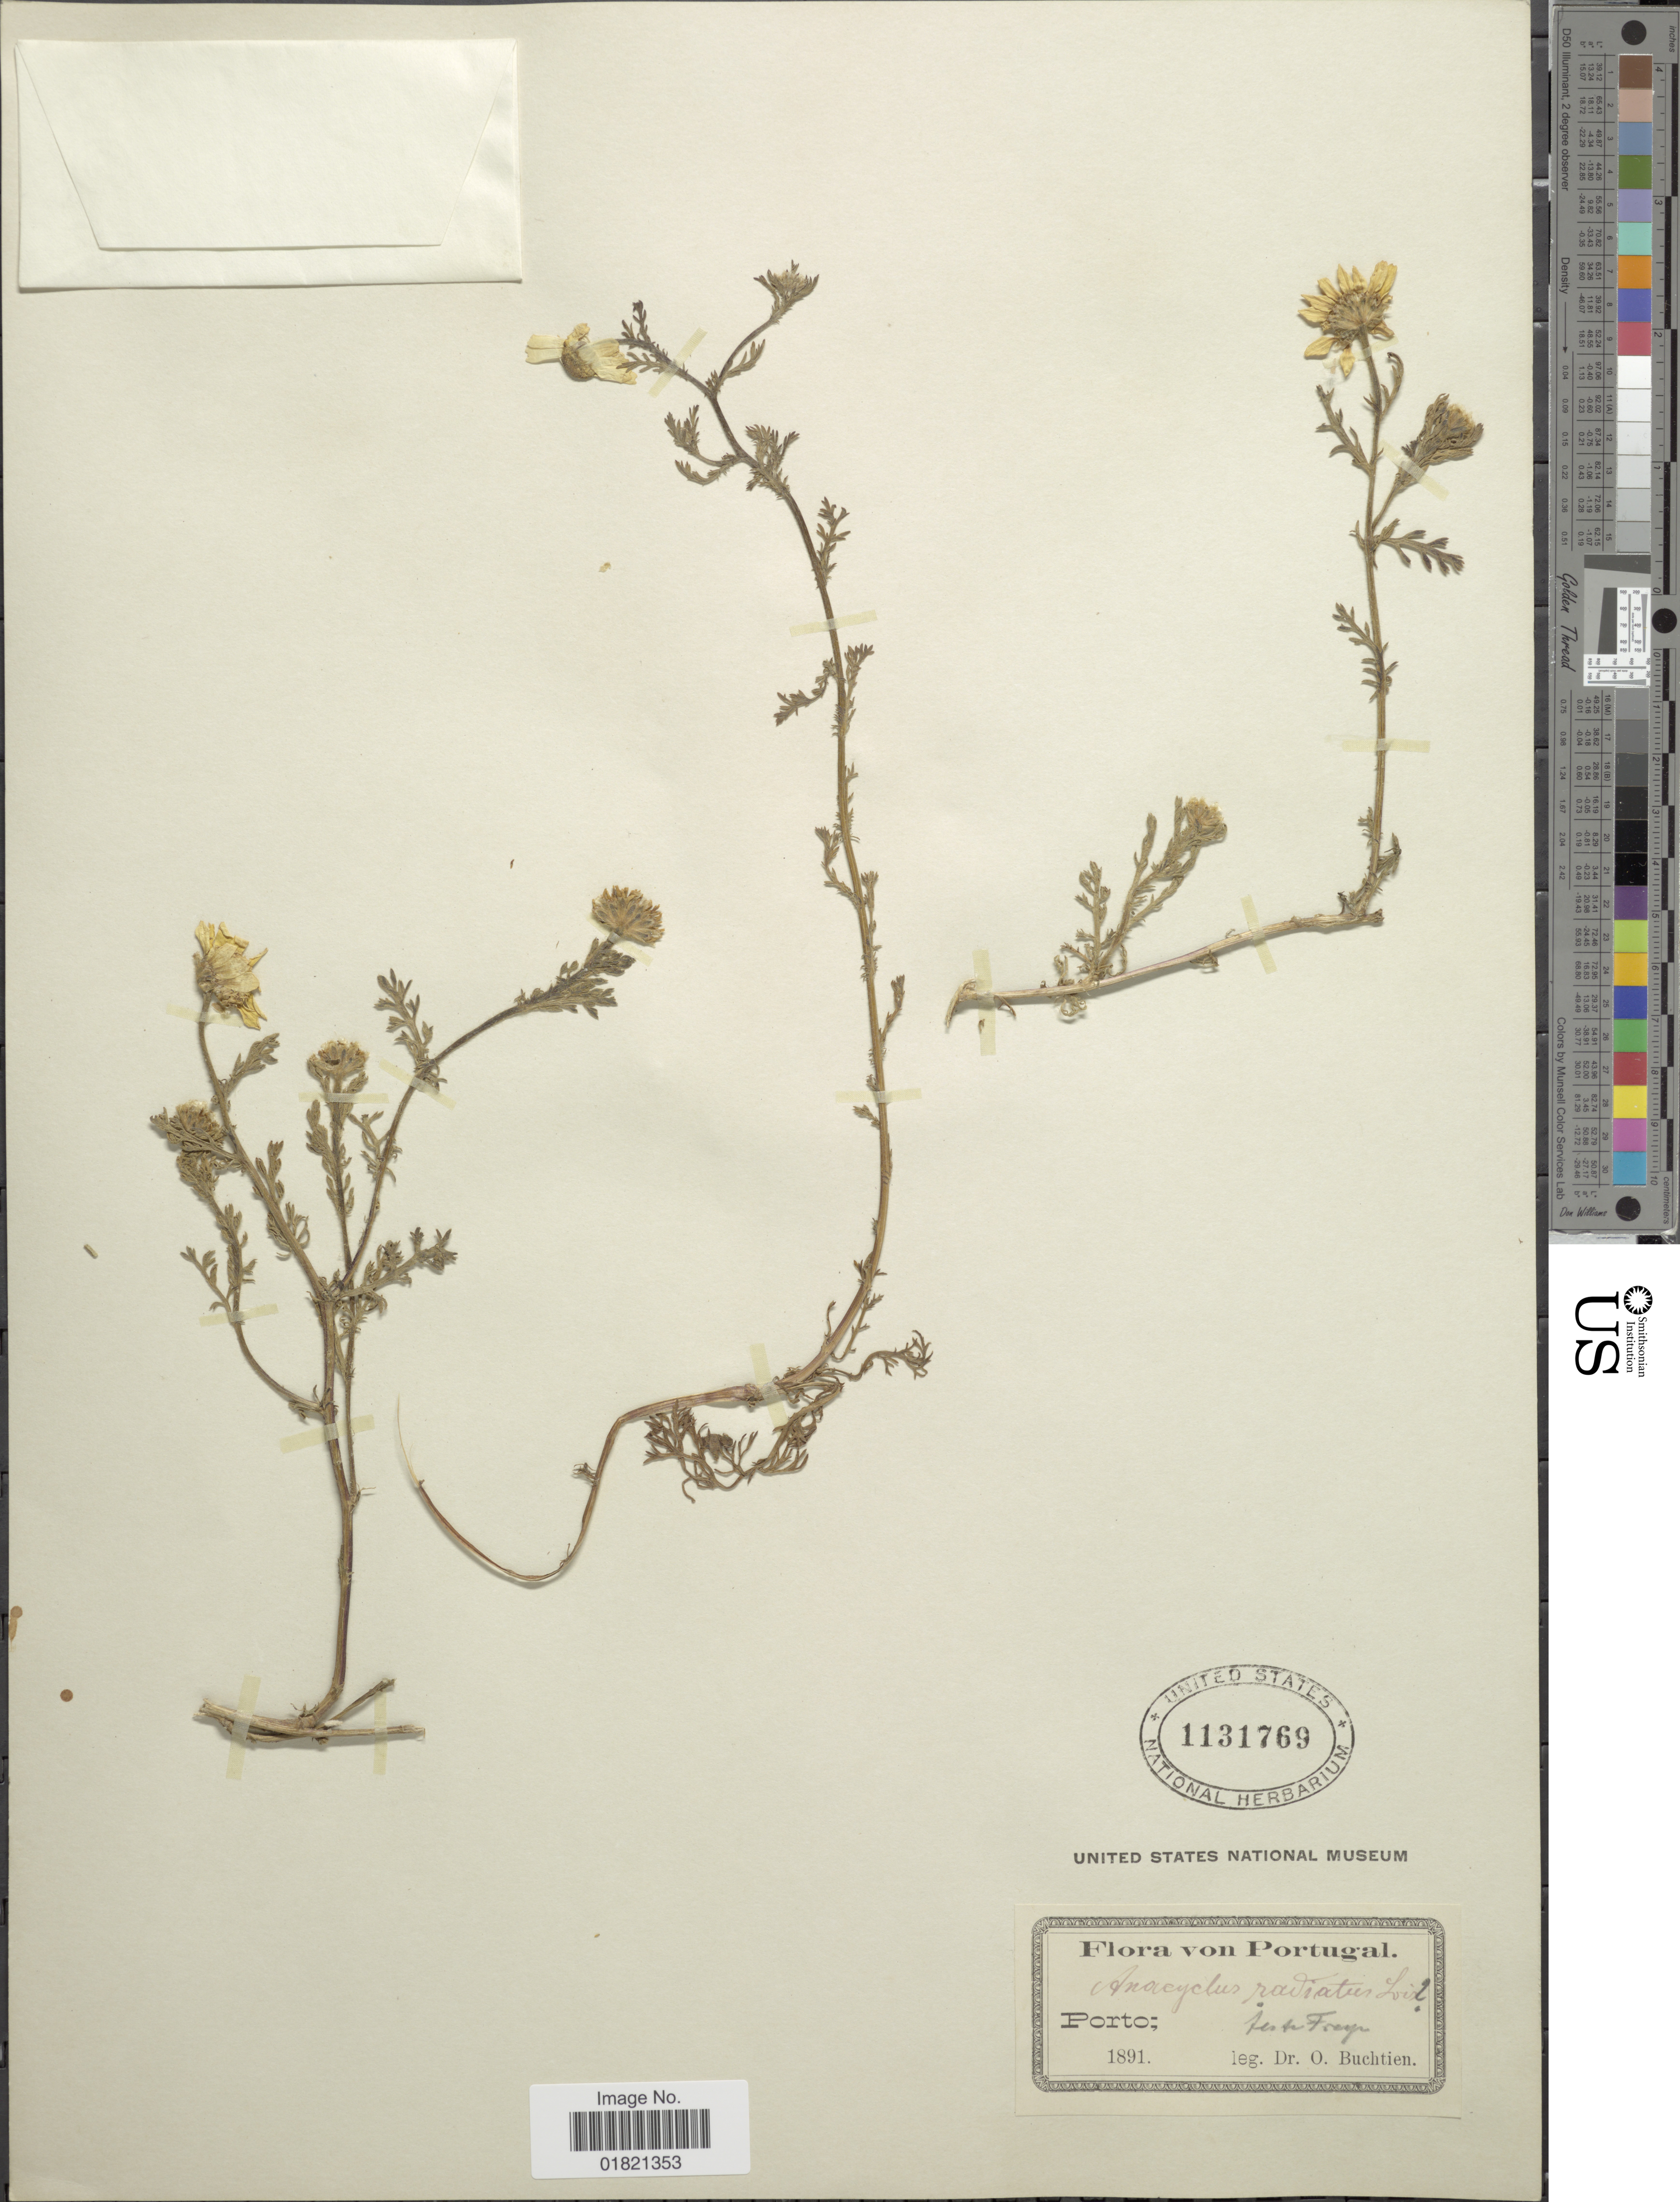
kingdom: Plantae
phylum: Tracheophyta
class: Magnoliopsida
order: Asterales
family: Asteraceae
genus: Anacyclus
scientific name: Anacyclus radiatus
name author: Loisel.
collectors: O. Buchtien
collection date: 1891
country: Portugal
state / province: Porto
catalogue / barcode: US 1131769